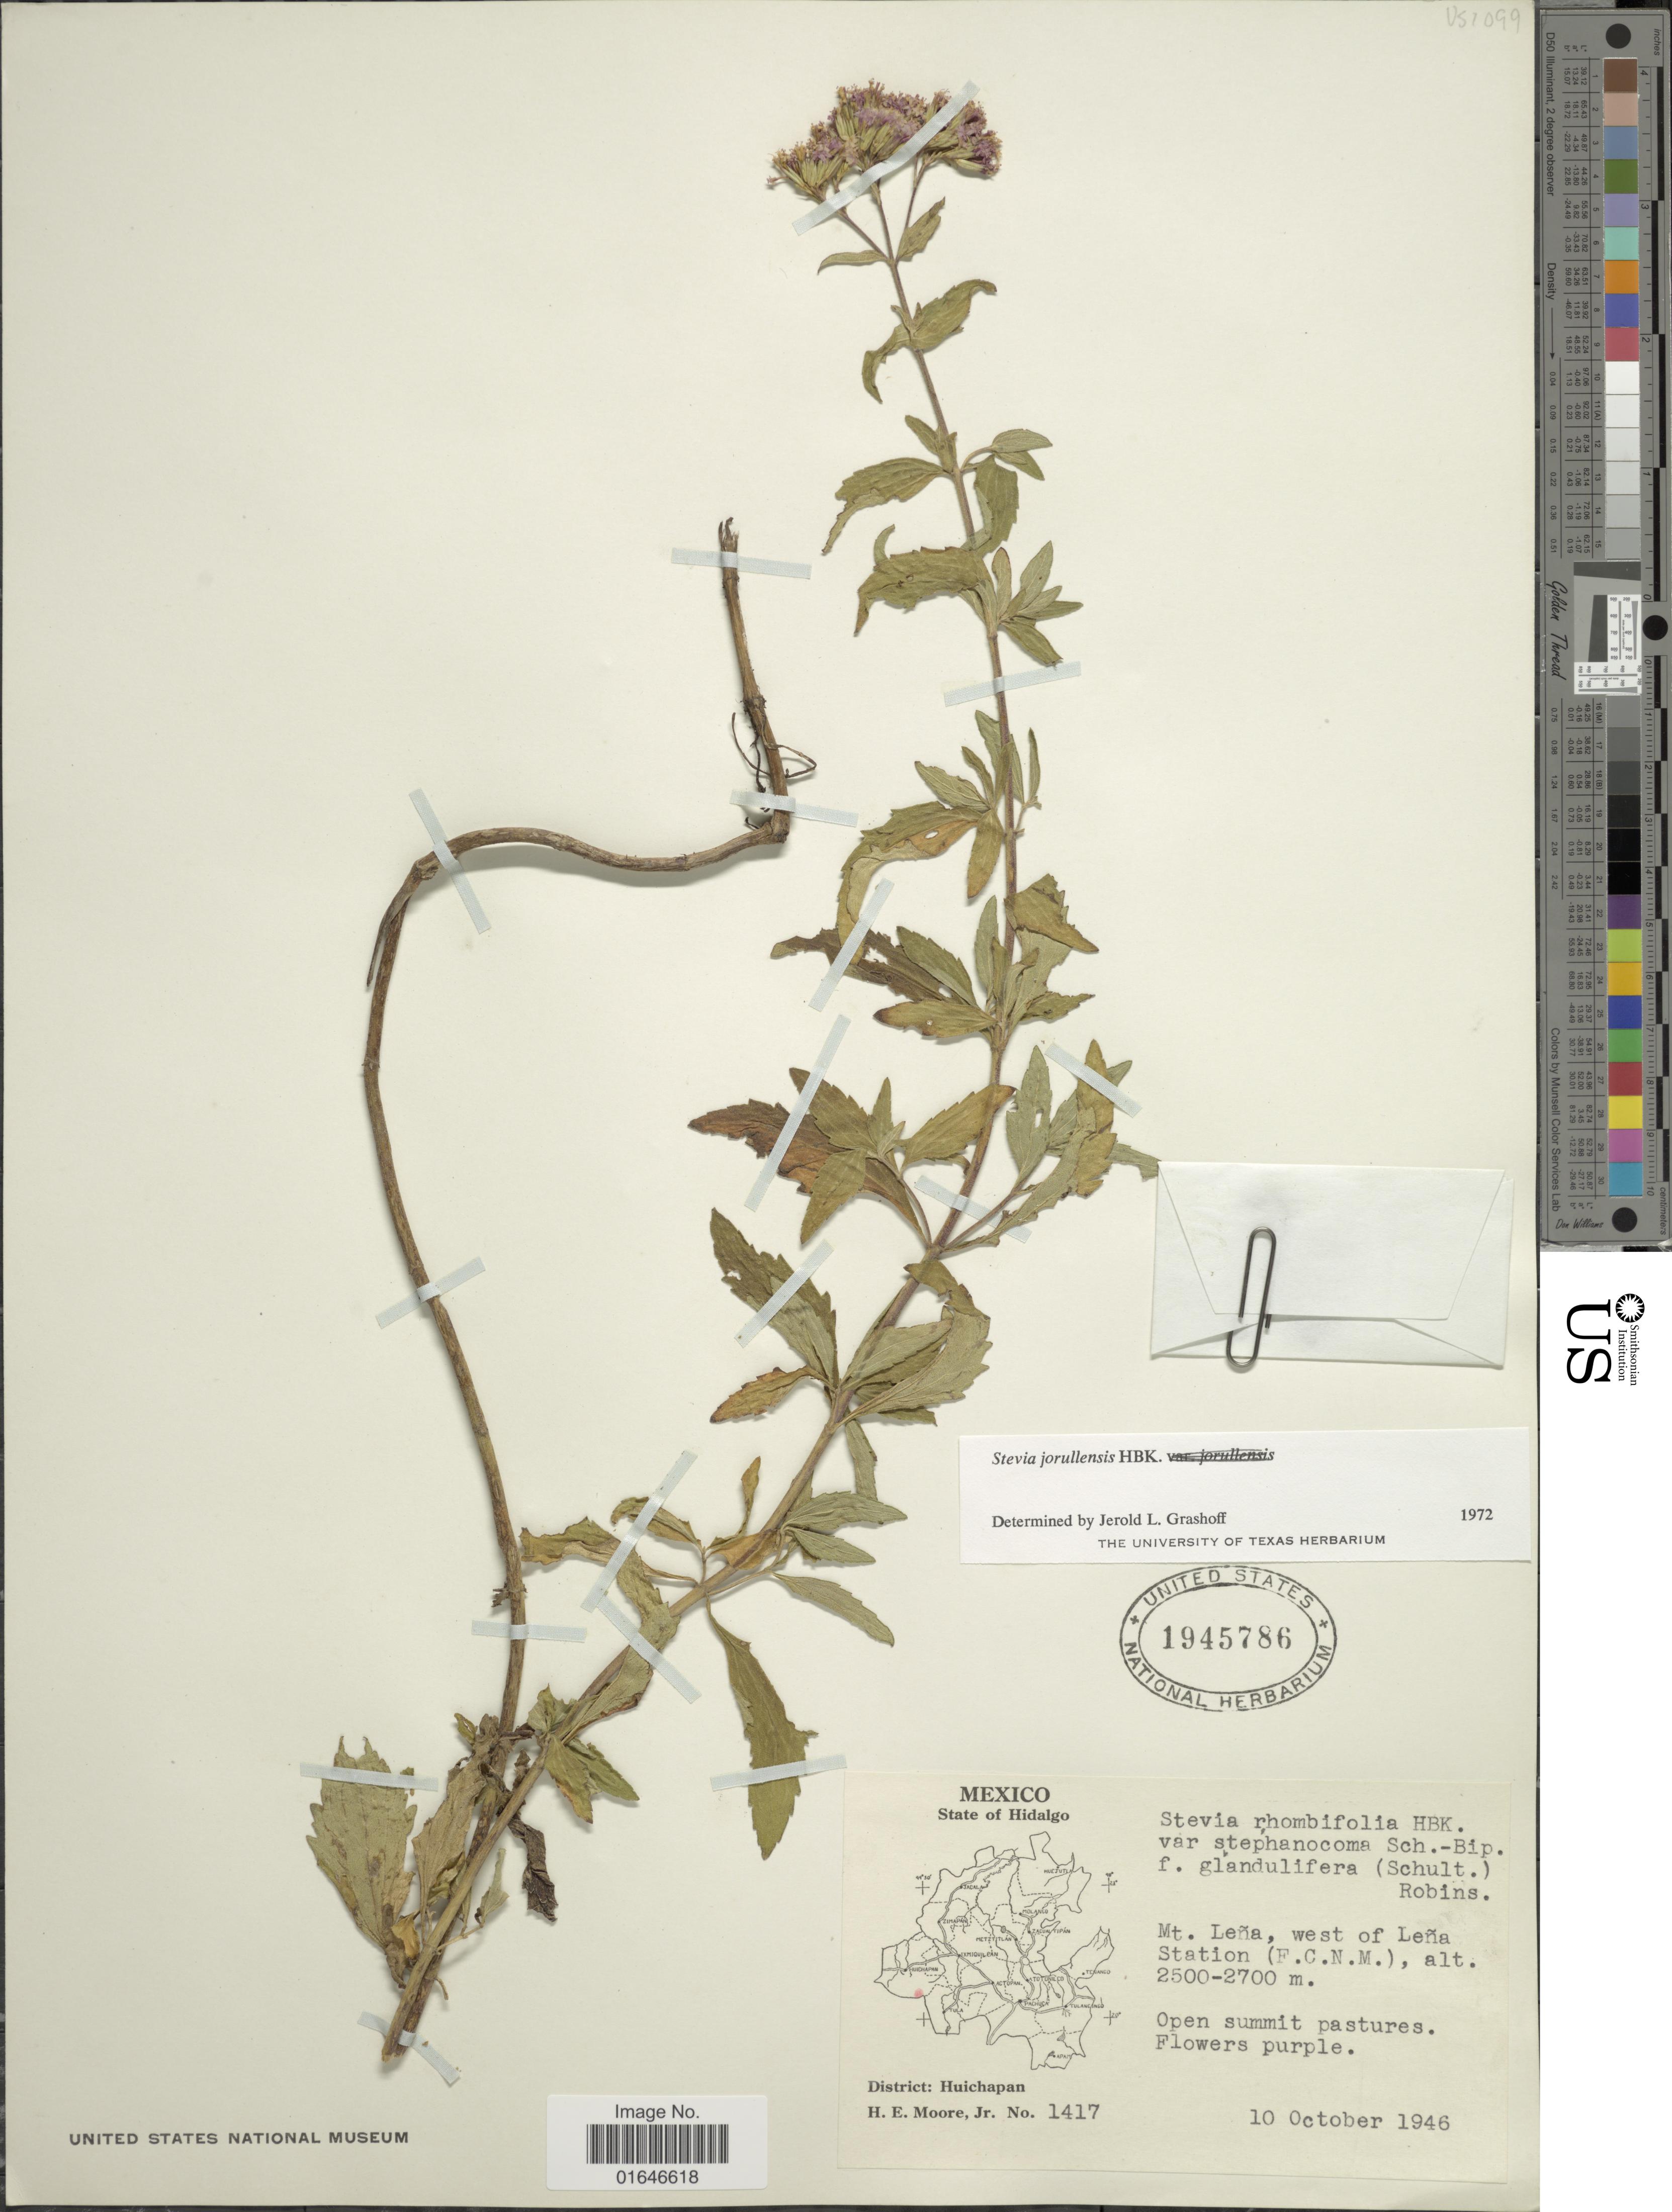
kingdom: Plantae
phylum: Tracheophyta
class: Magnoliopsida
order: Asterales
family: Asteraceae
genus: Stevia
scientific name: Stevia jorullensis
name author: Kunth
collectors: H. Moore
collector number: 1417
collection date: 1946-10-10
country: Mexico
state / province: Hidalgo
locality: State of Hidalgo, district: Huichapan, Mt, Lena, west of Lene Station ( F.C.N.M.)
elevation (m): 2500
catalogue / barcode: US 1945786